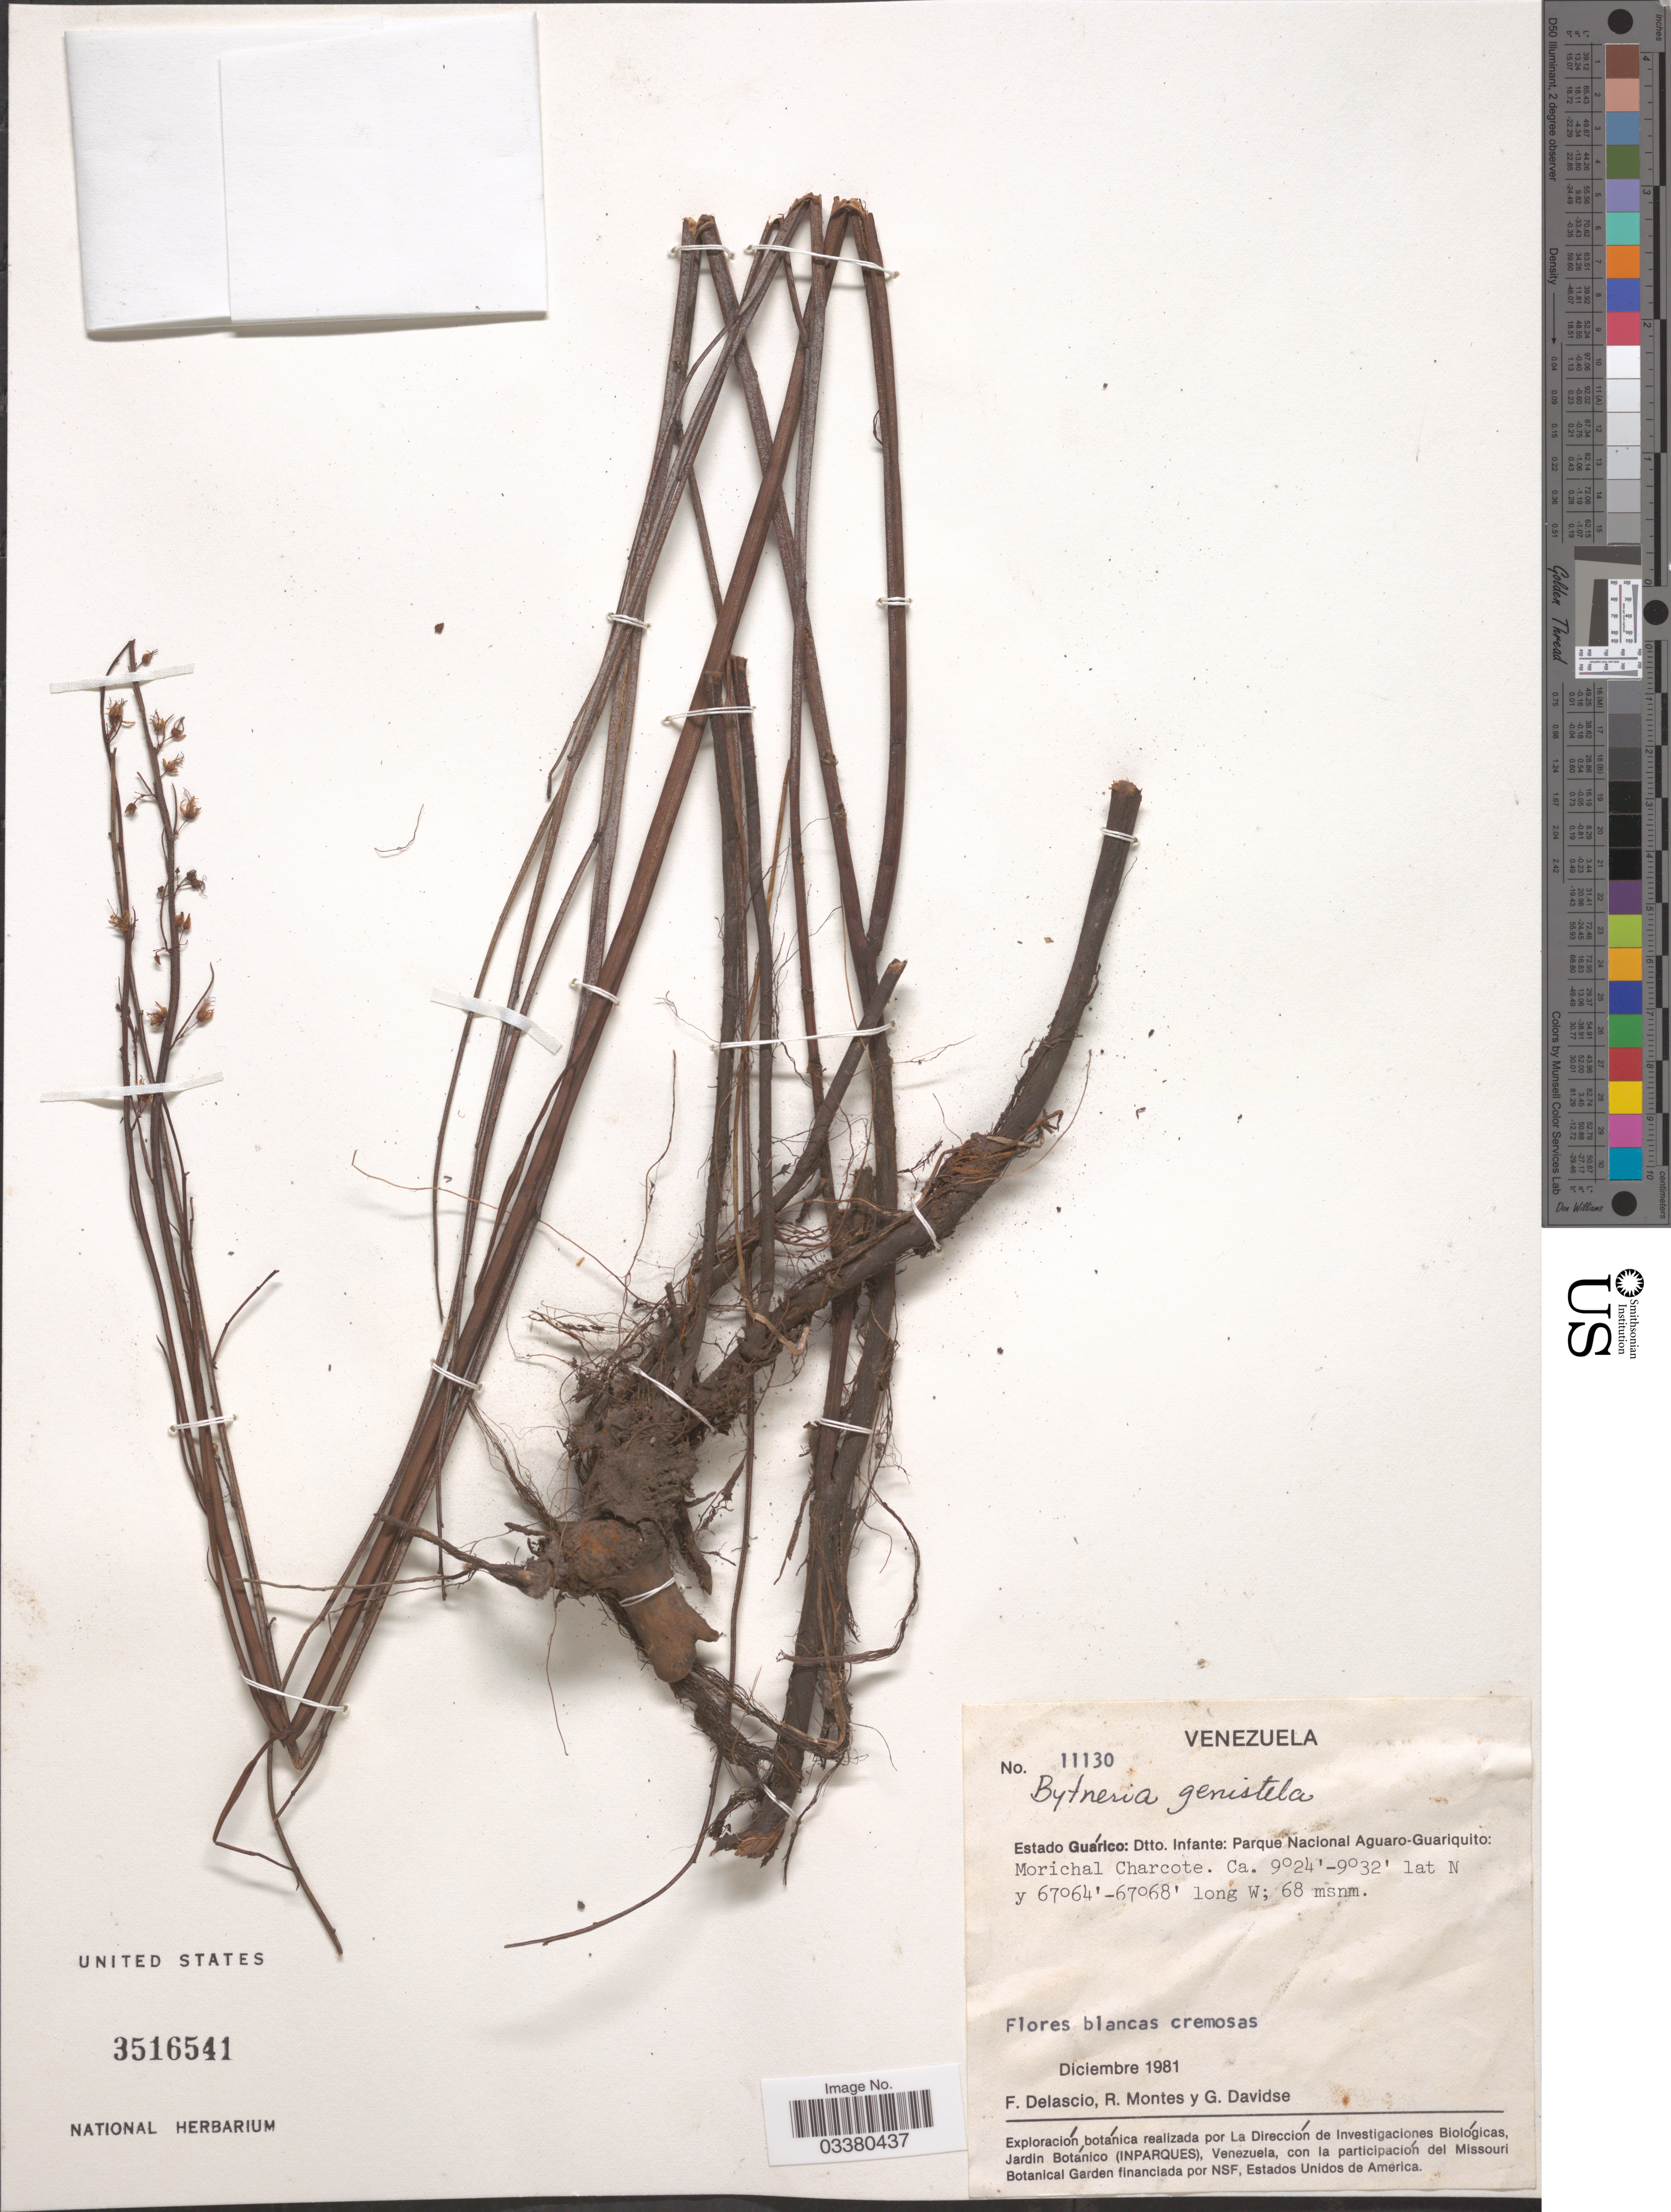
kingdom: Plantae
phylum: Tracheophyta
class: Magnoliopsida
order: Malvales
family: Malvaceae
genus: Byttneria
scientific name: Byttneria genistella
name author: Triana & Planch.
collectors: F. Delascio C., R. Montes & G. Davidse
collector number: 11130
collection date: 1981-12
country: Venezuela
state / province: Guárico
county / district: Leonardo Infante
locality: Dtto. Infante: Parque Nacional Aguaro-Guariquito: Morichal Charcote.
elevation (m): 68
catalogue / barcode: US 3516541